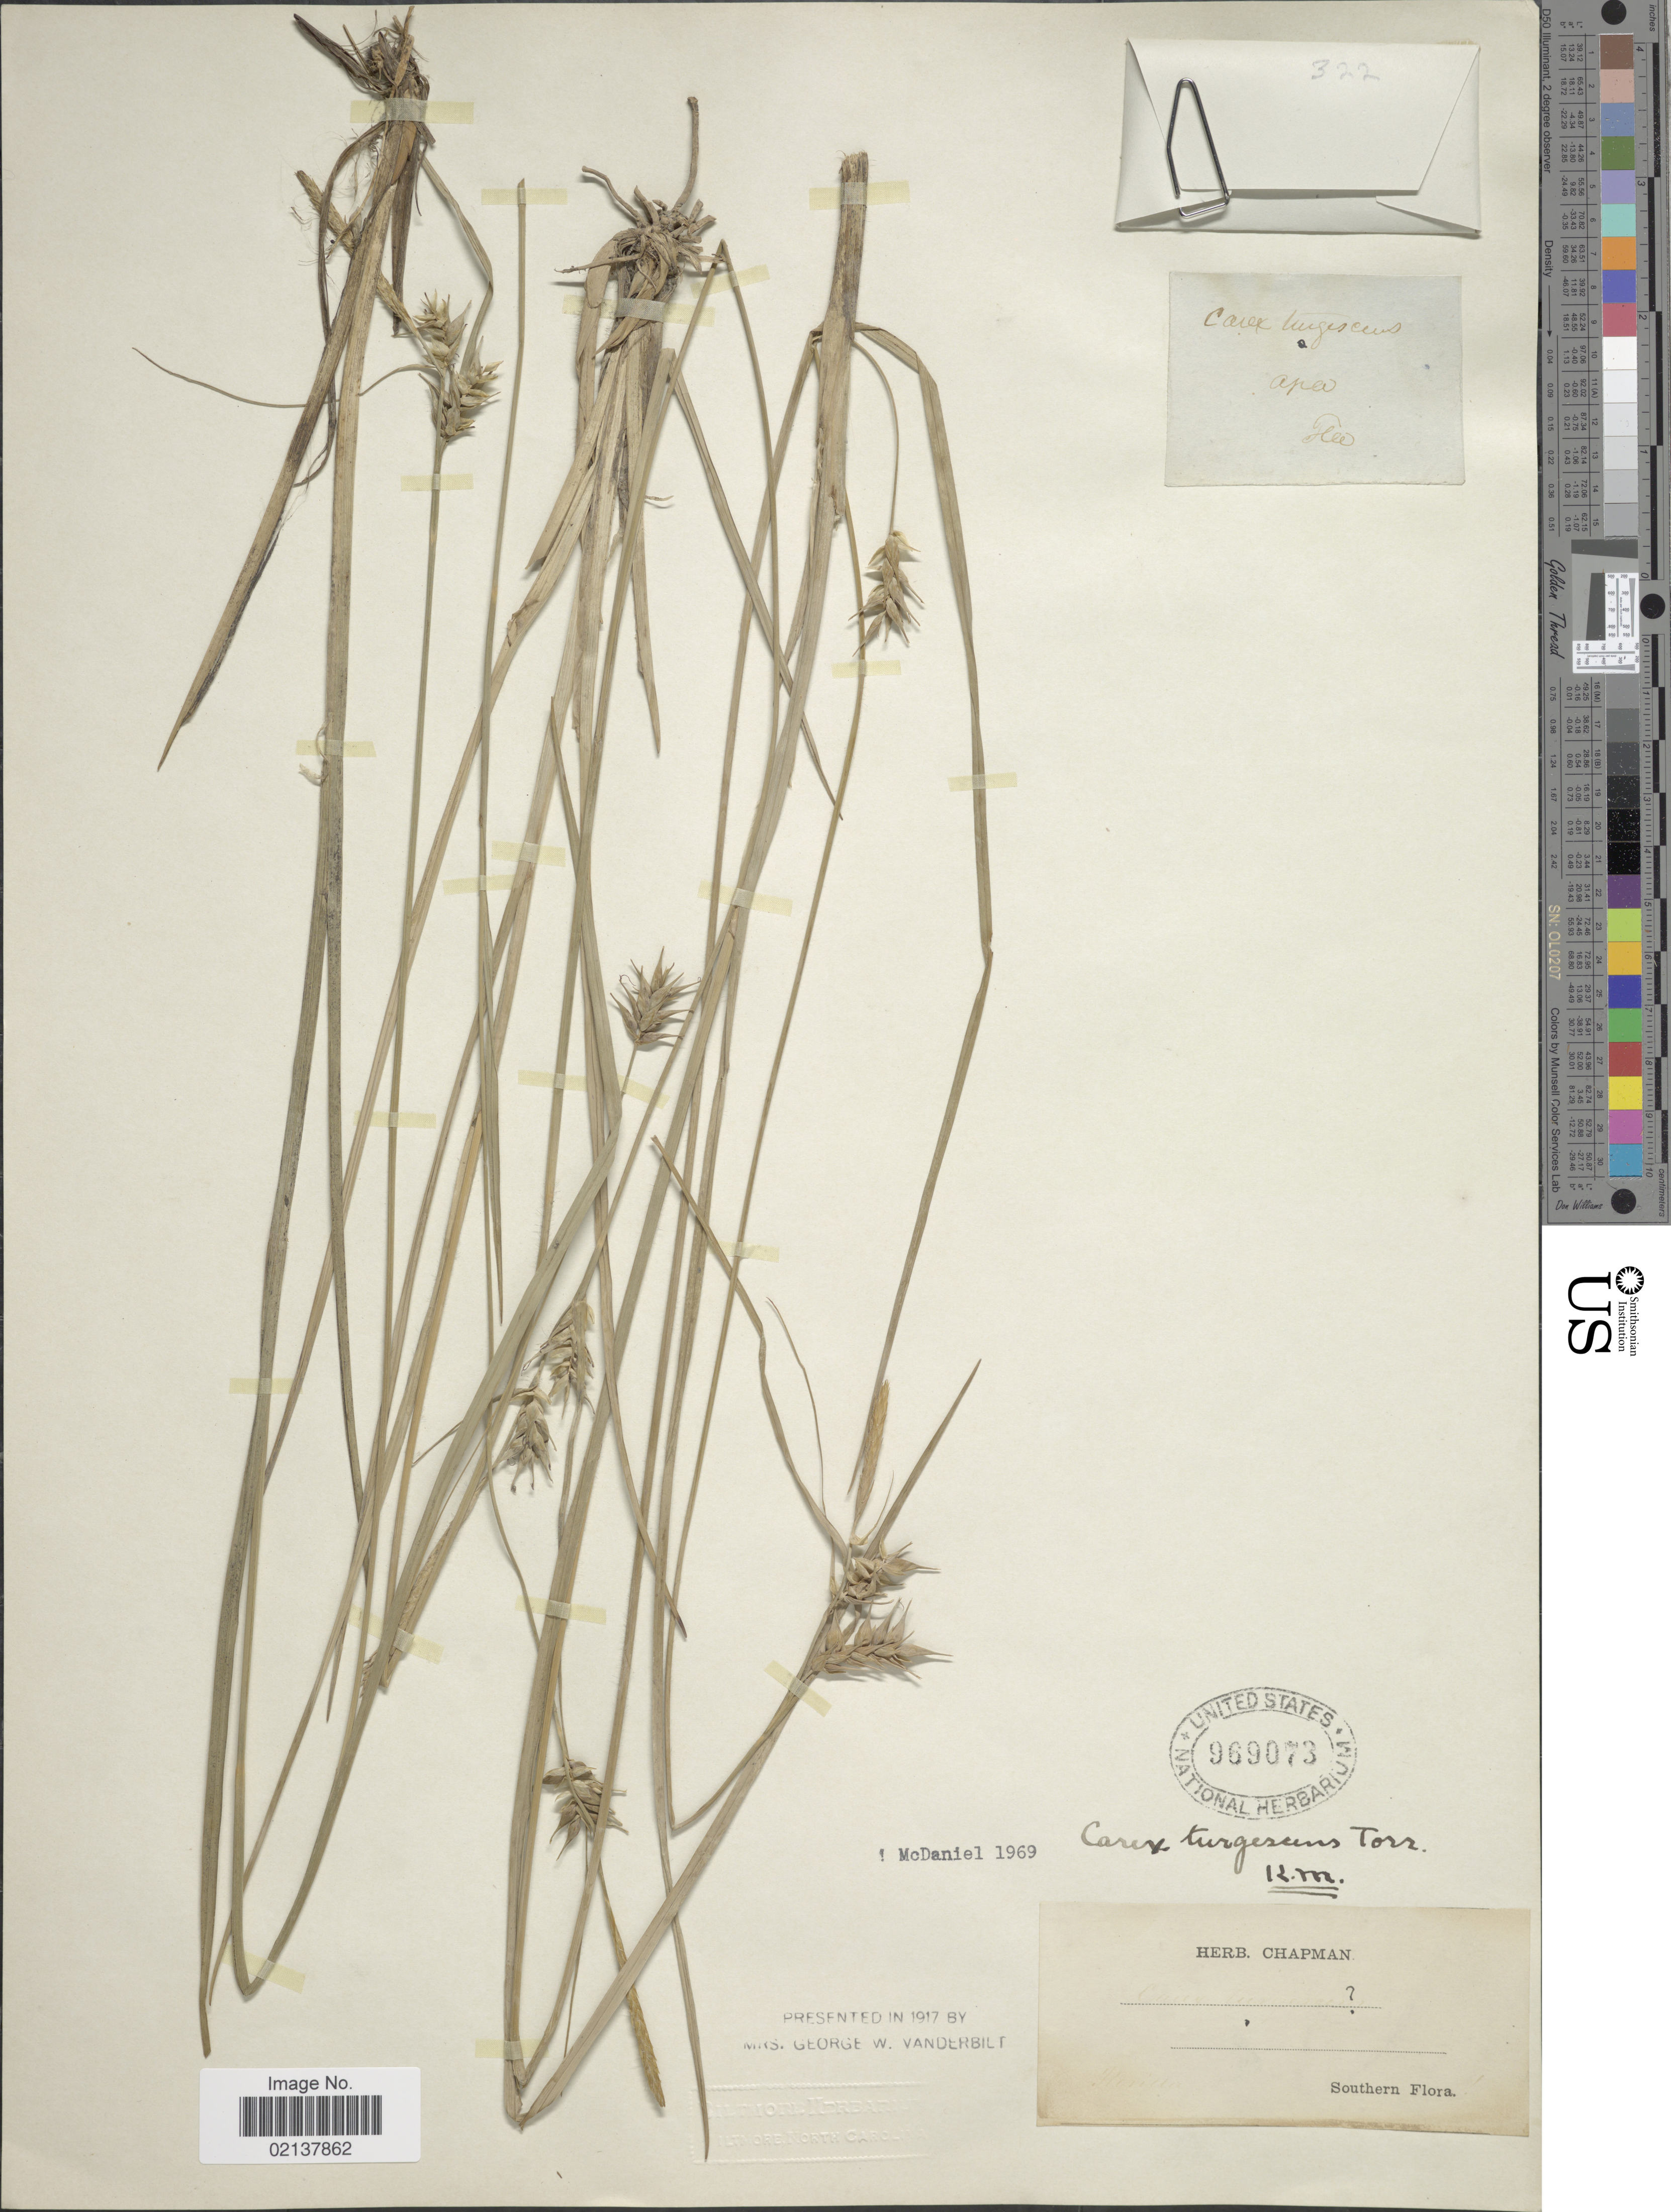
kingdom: Plantae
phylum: Tracheophyta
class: Liliopsida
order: Poales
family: Cyperaceae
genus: Carex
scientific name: Carex turgescens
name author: Torr.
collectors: ex herb. Chapman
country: United States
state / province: Florida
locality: Southern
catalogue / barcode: US 969073